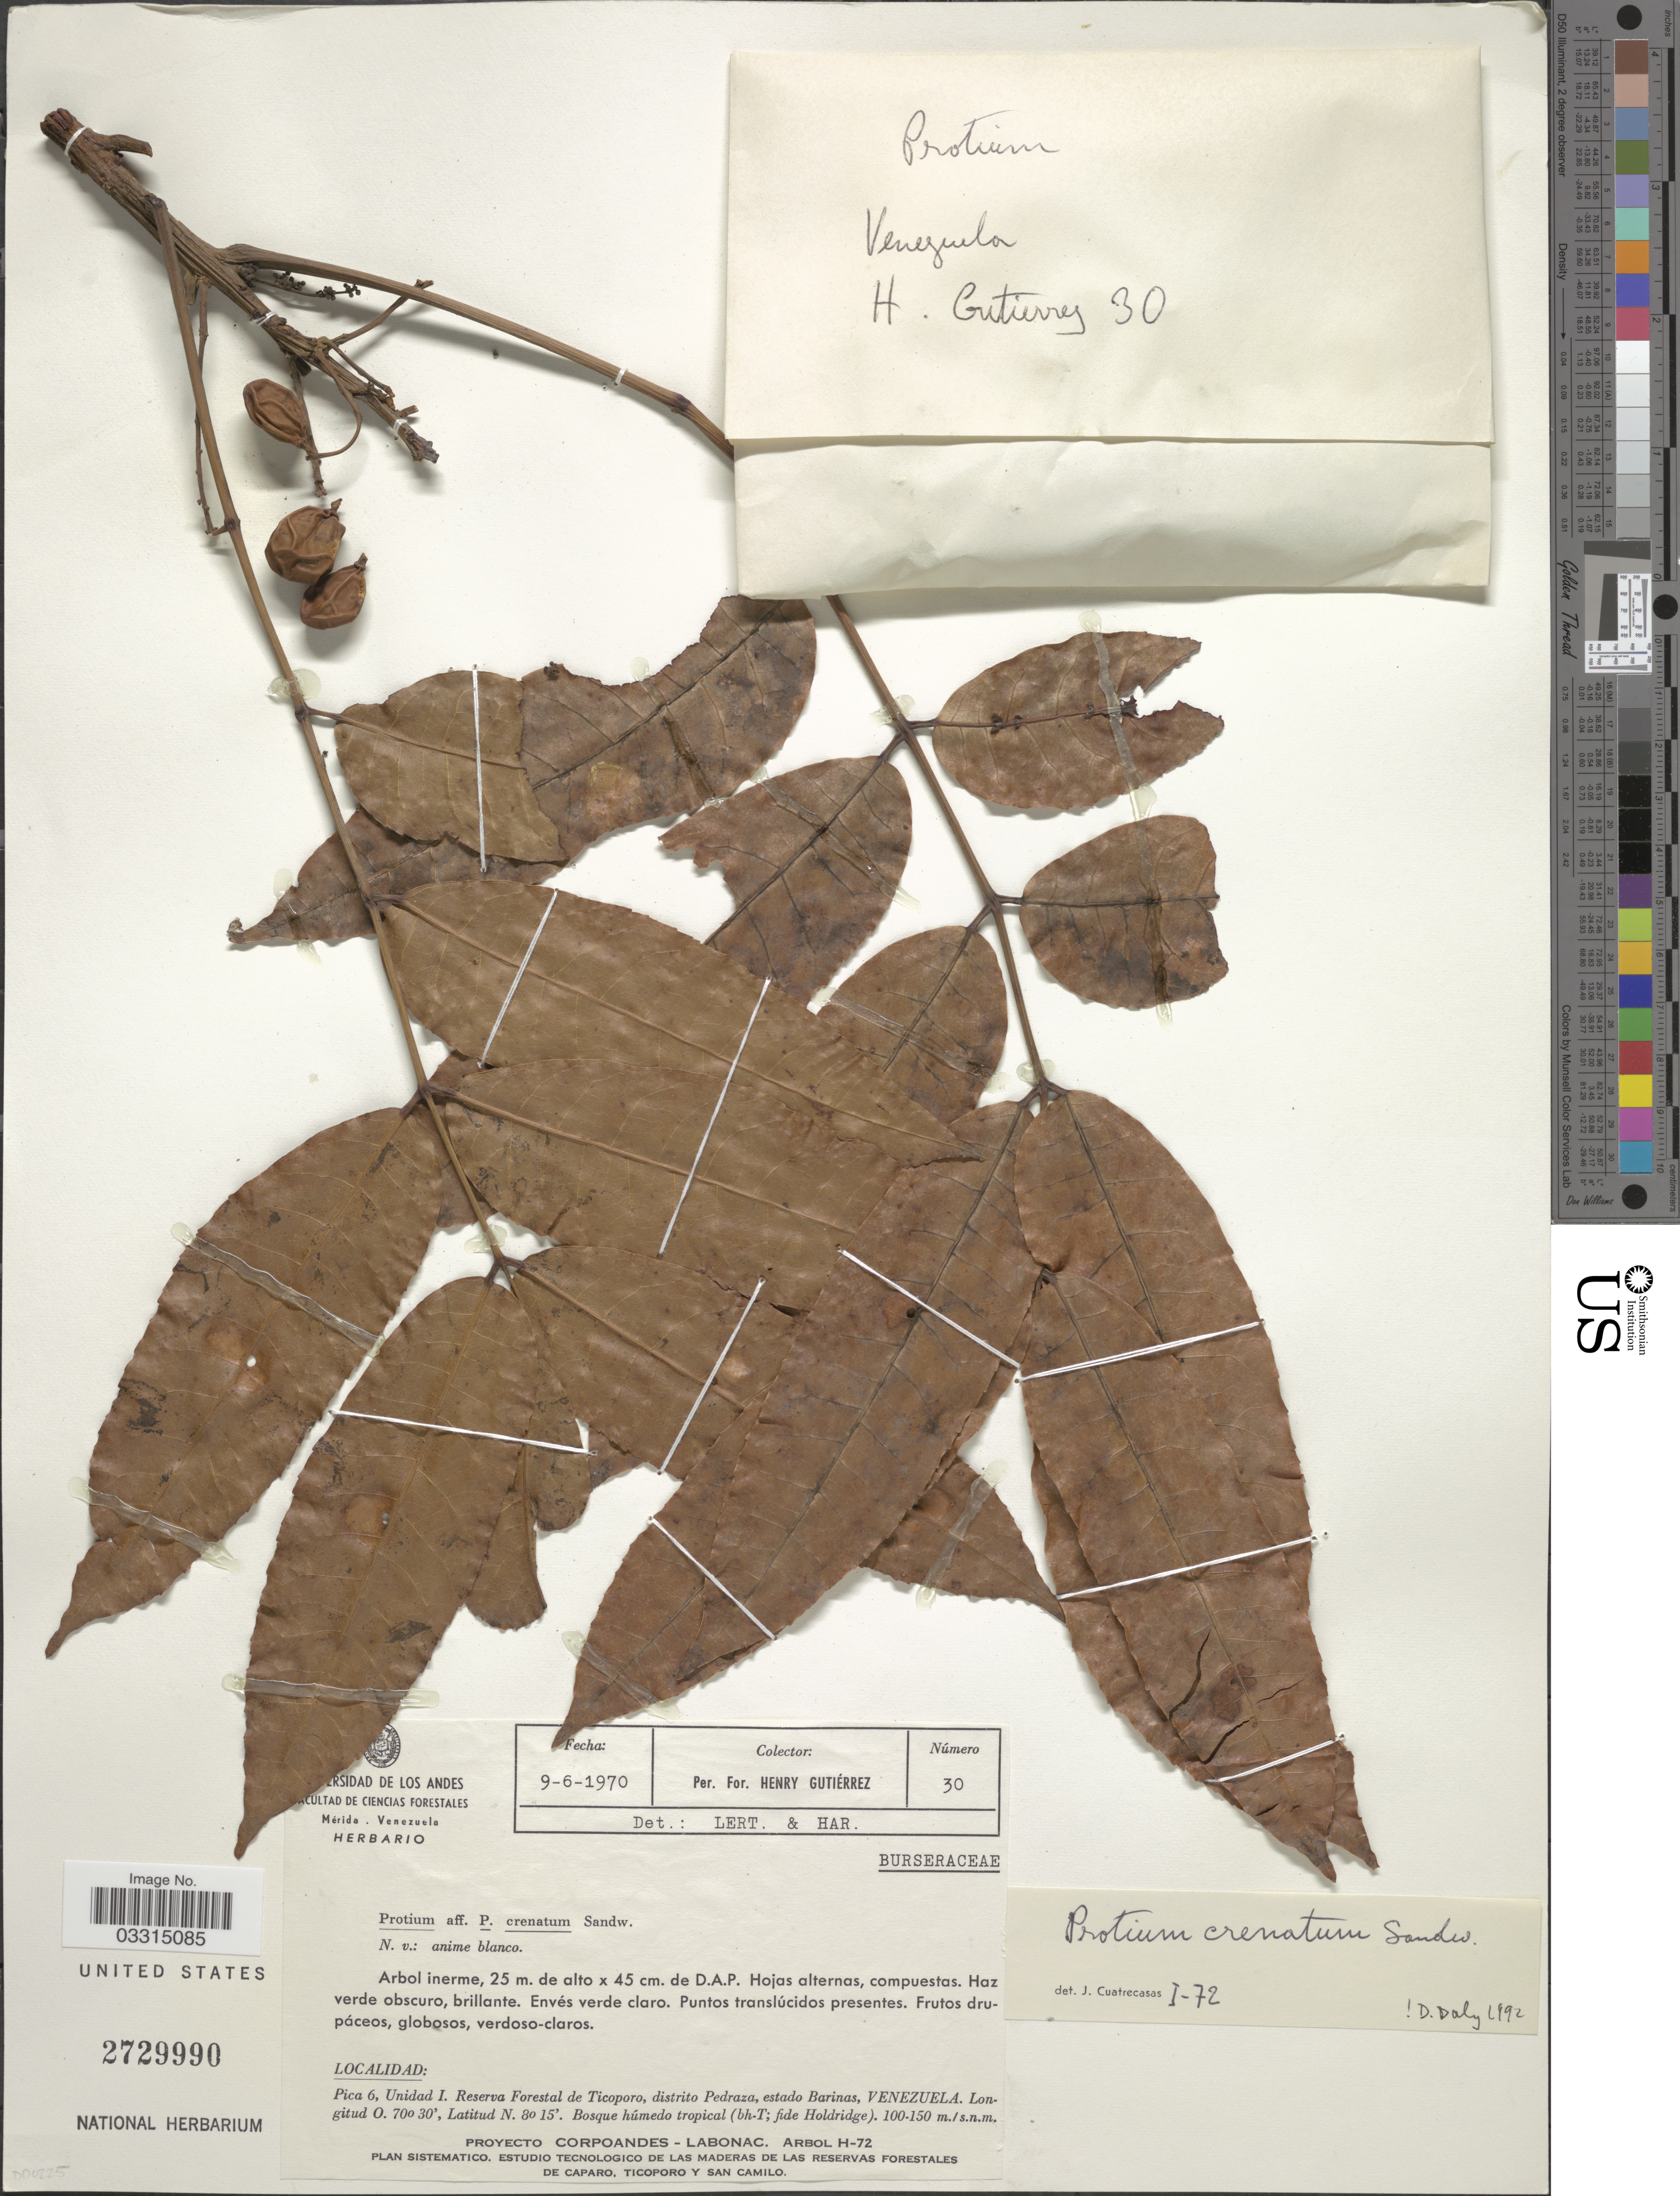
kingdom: Plantae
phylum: Tracheophyta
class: Magnoliopsida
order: Sapindales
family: Burseraceae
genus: Protium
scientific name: Protium crenatum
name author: Sandwith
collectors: H. Gutierrez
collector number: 30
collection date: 1970-06-09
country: Venezuela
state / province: Barinas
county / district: Pedraza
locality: Pica 6, Unidad I. Reserva Forestal de Ticoporo, distrito Pedraza.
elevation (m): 100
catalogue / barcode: US 2729990